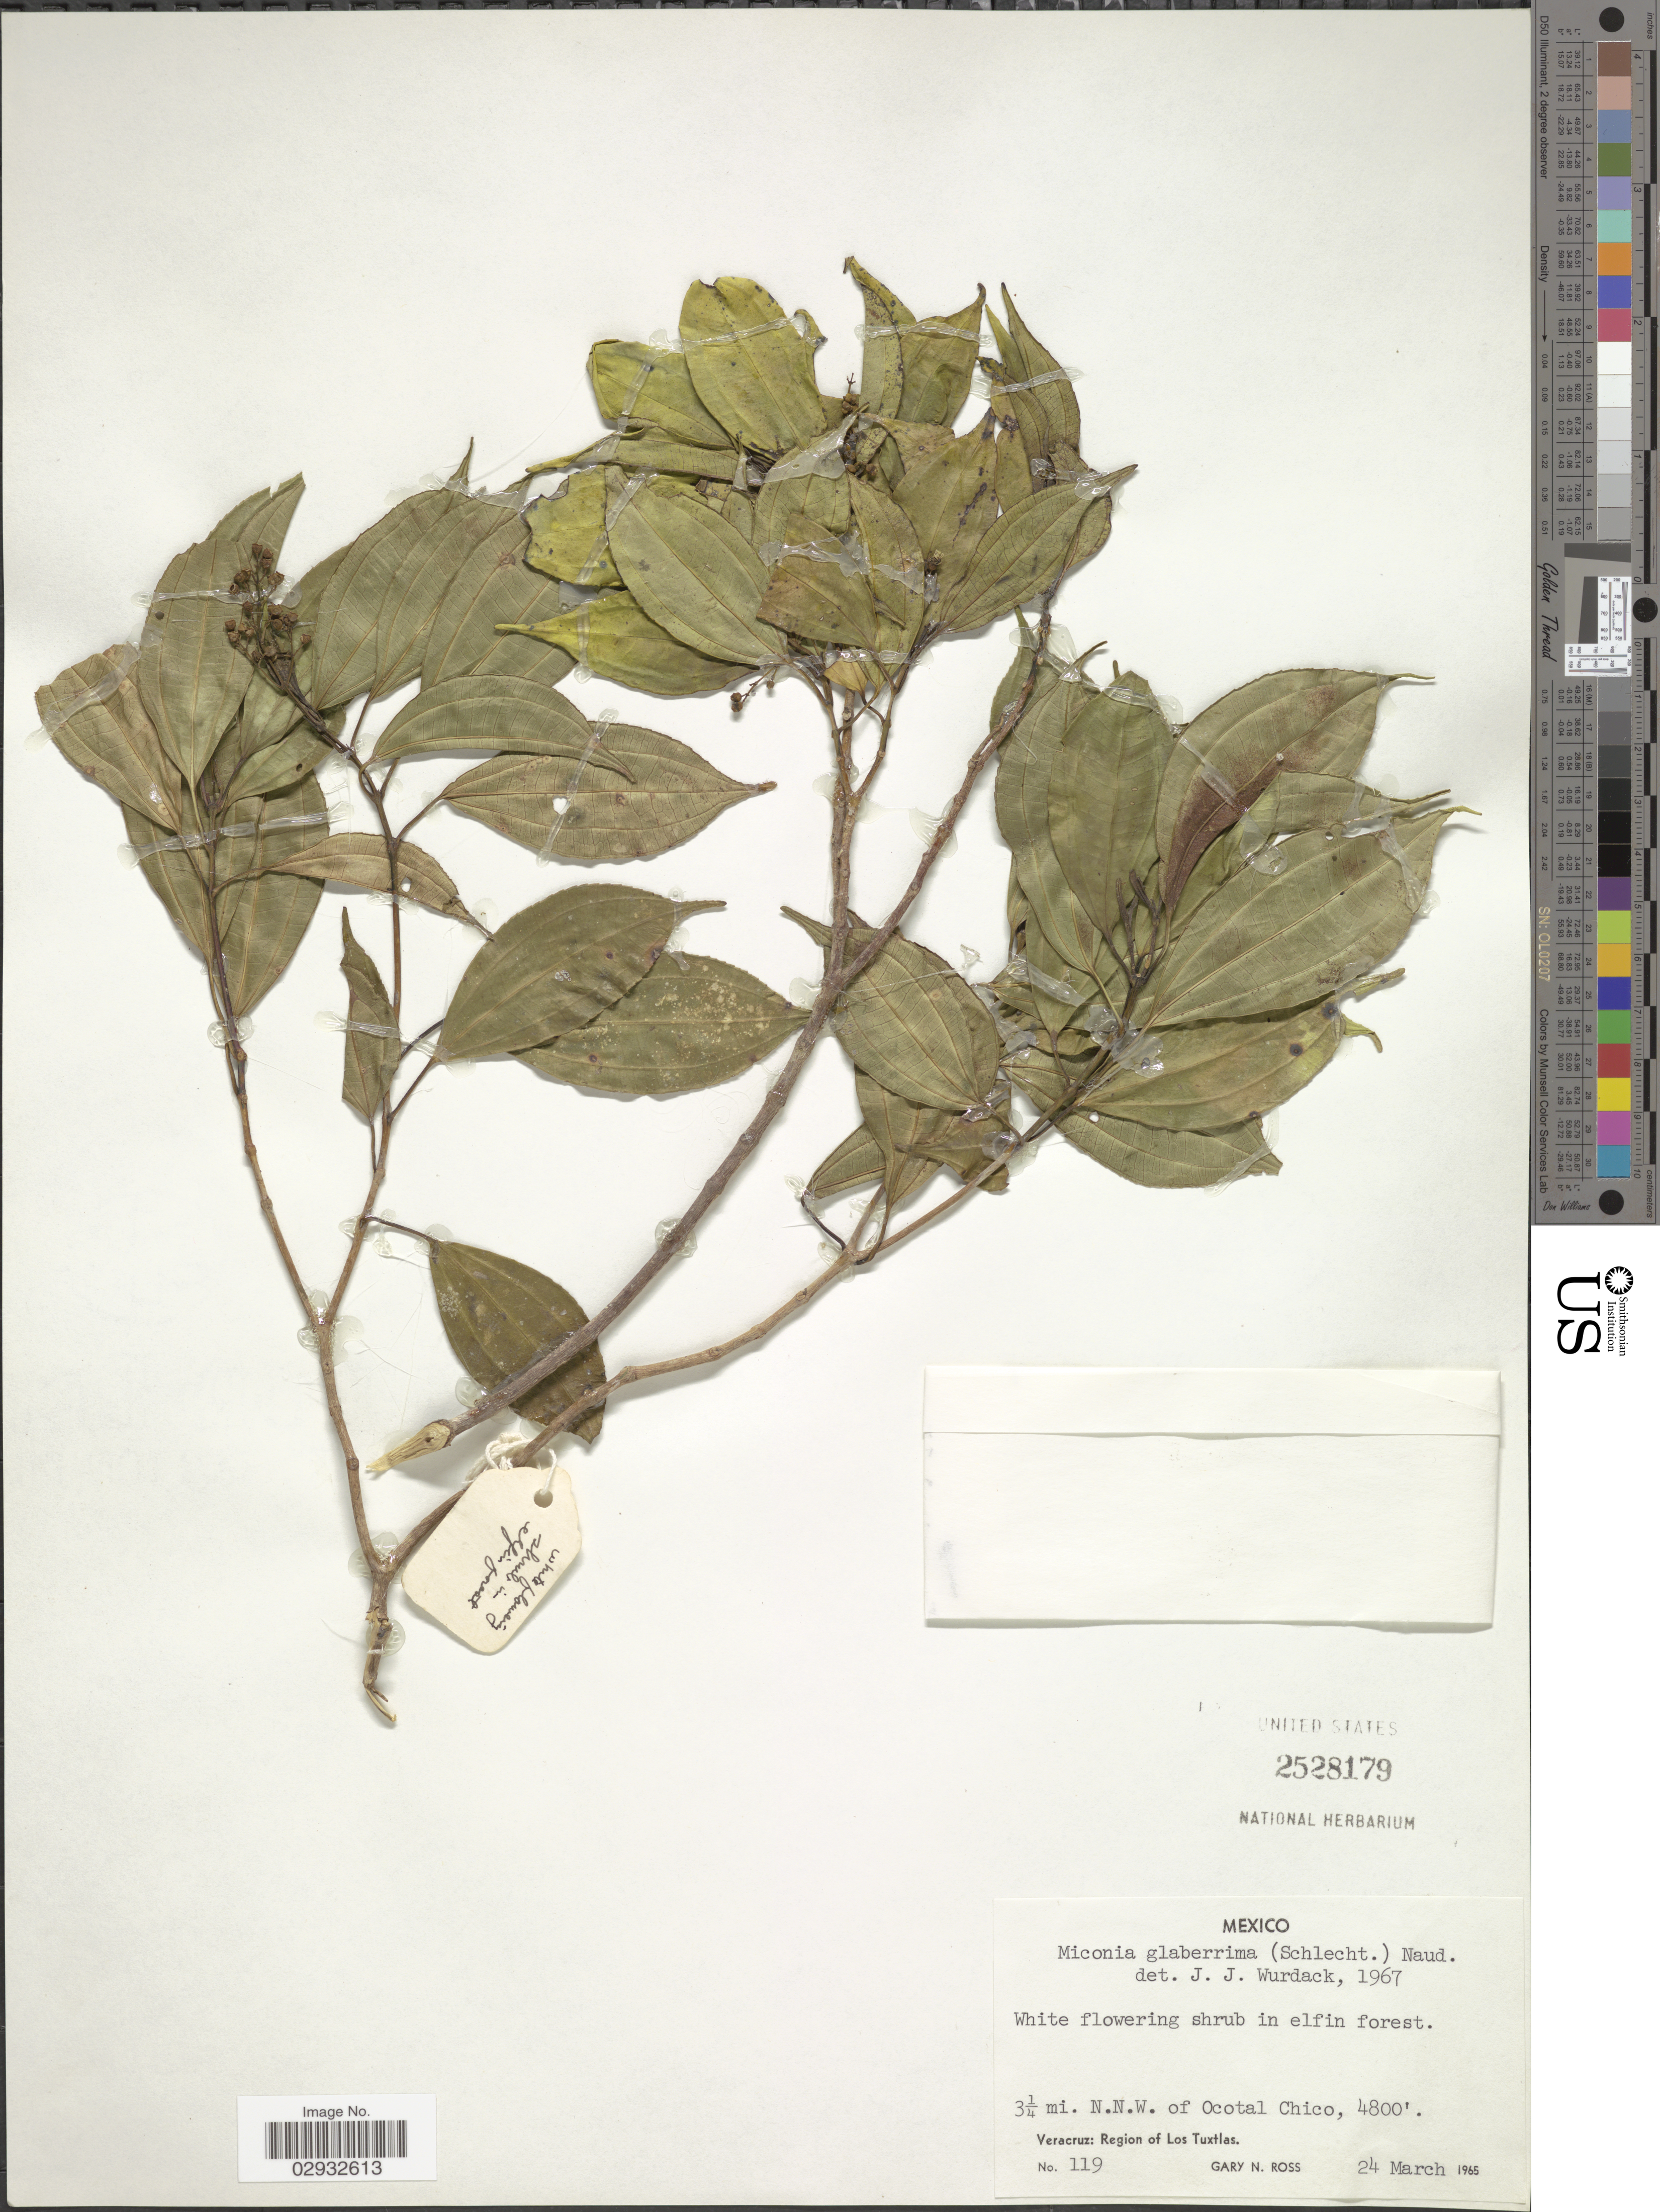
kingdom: Plantae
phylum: Tracheophyta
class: Magnoliopsida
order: Myrtales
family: Melastomataceae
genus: Miconia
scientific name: Miconia glaberrima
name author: (Schltdl.) Naudin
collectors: G. N. Ross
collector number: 119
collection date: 1965-03-24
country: Mexico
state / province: Veracruz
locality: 3¼ mi. N.N.W. of Ocotal Chico. Veracruz: Region of Los Tuxtlas.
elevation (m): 1463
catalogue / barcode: US 2528179